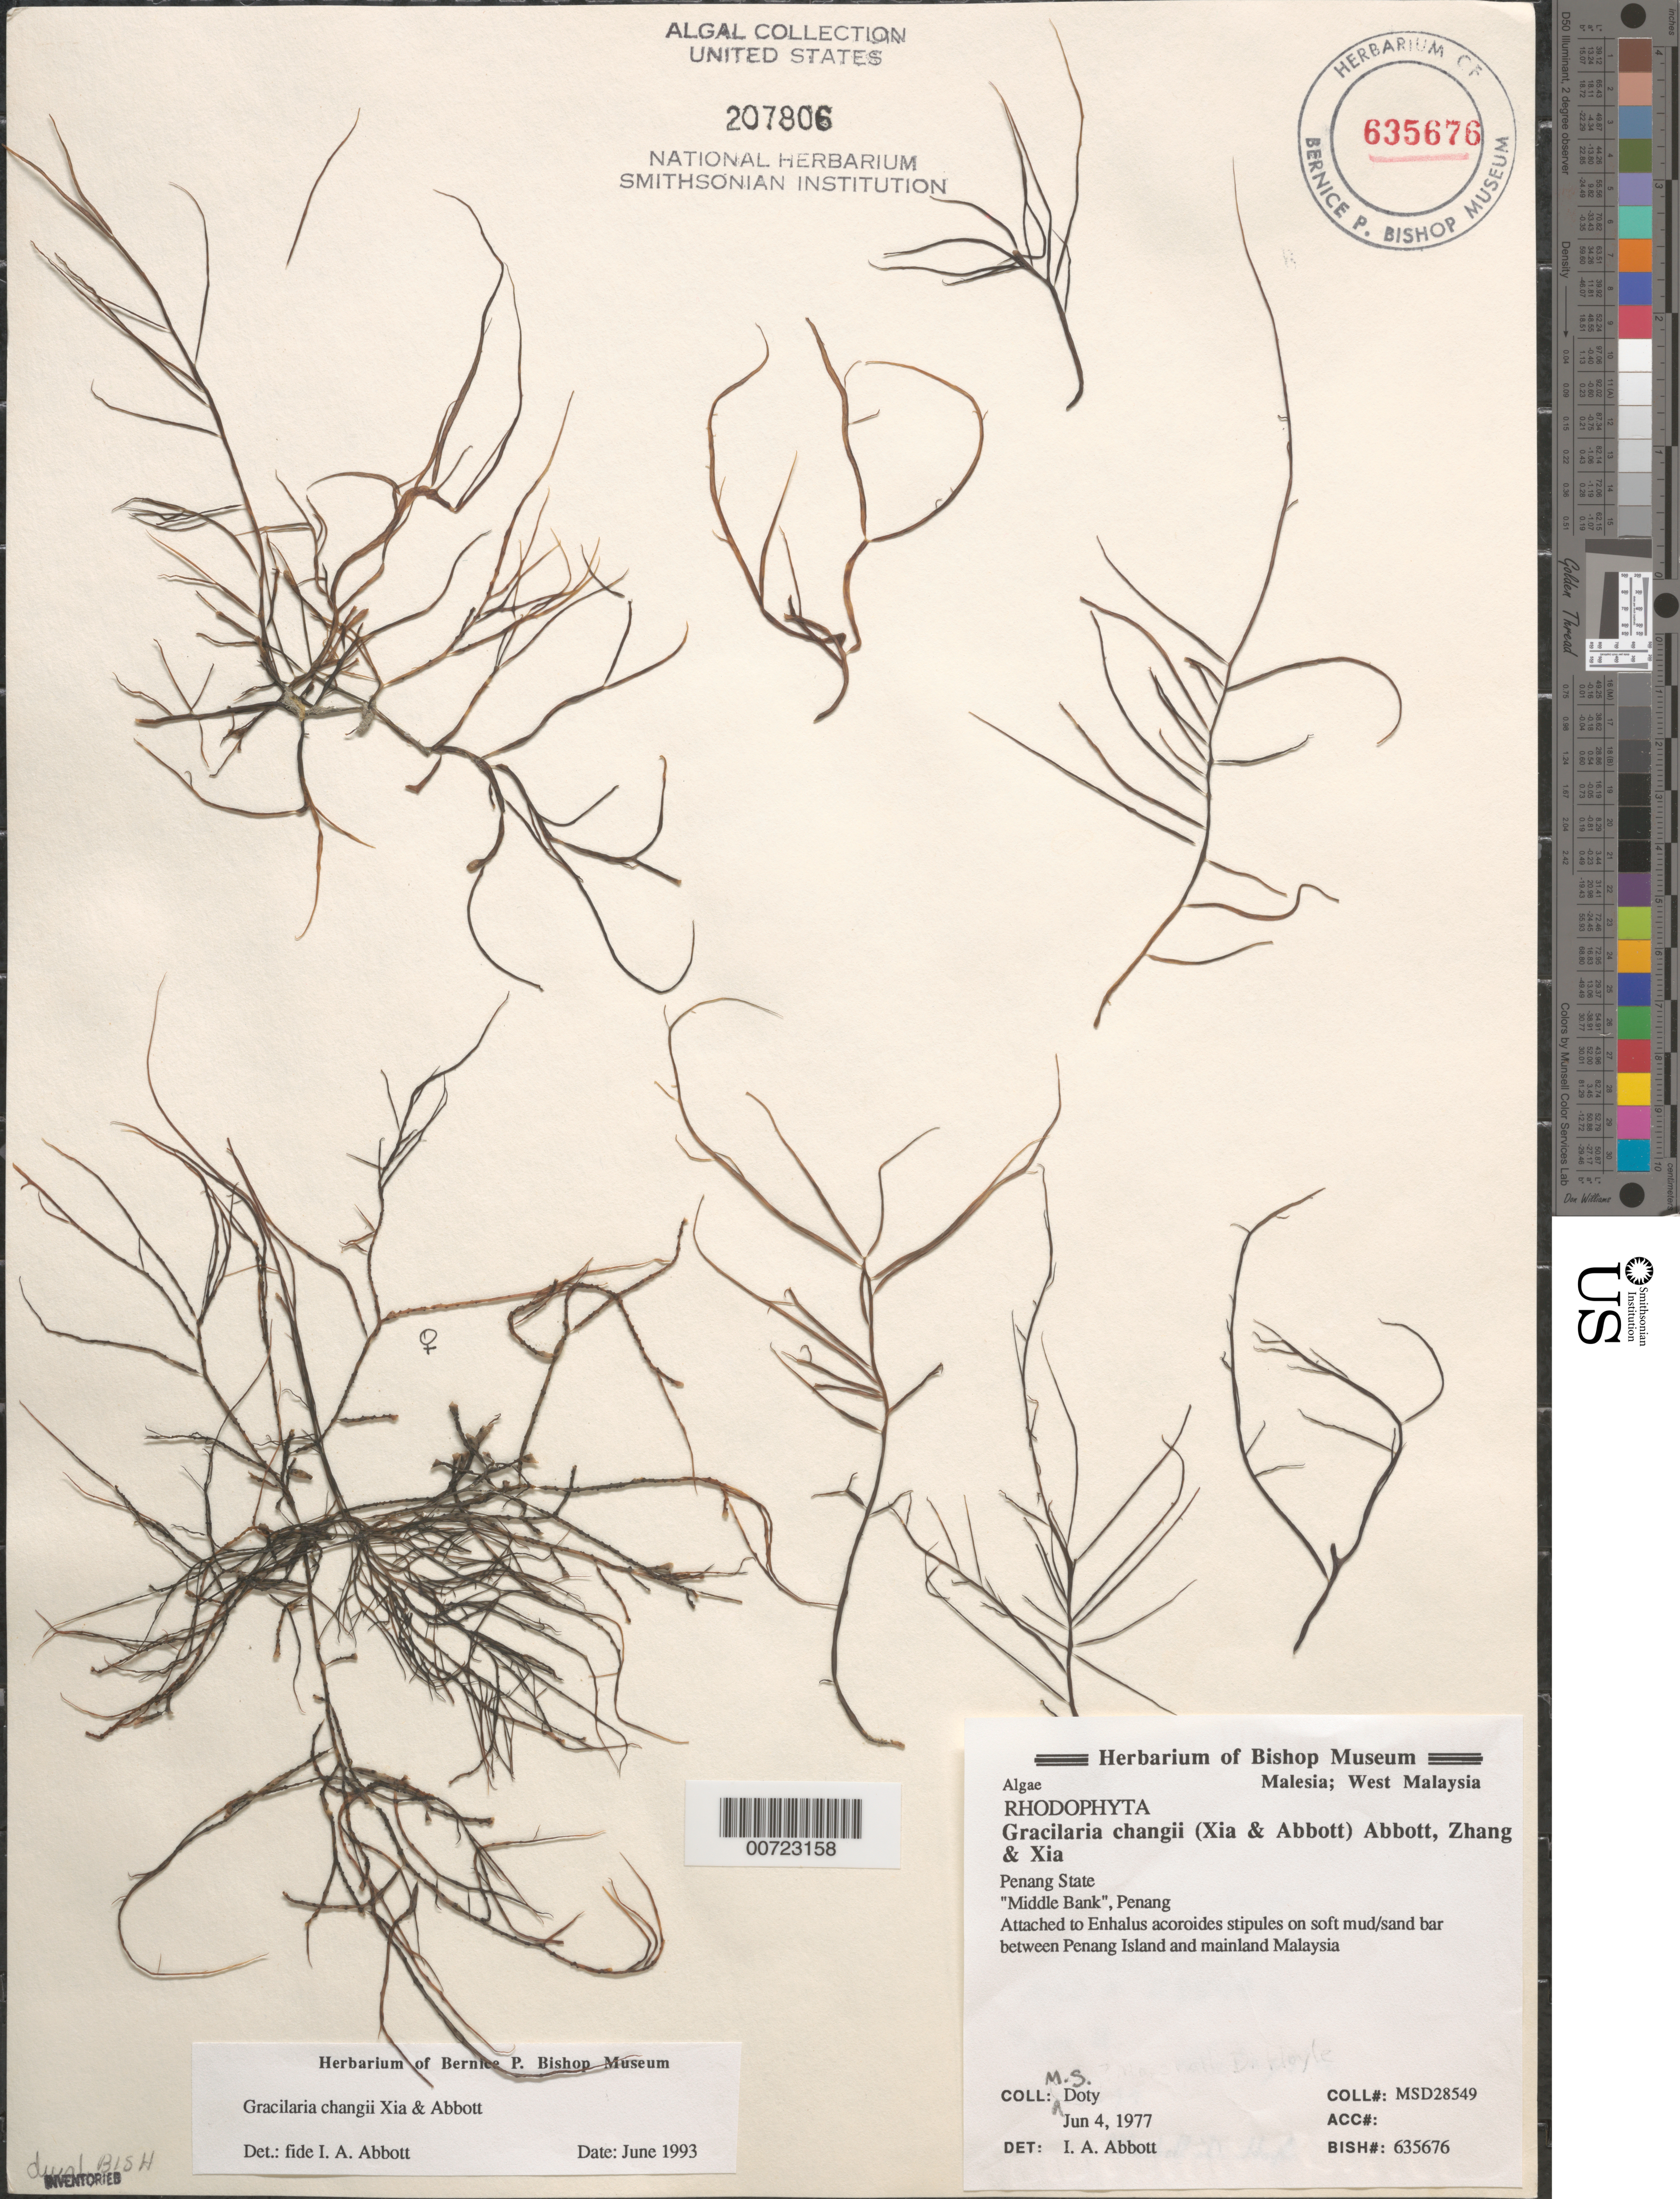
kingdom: Plantae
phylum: Rhodophyta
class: Florideophyceae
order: Gracilariales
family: Gracilariaceae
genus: Gracilaria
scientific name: Gracilaria changii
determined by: Abbott, Isabella A.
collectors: M. S. Doty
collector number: MSD 28549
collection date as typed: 04 Jun 1977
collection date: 1977-06-04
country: Malaysia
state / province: Pinang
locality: Middle Bank, Penang, between Penang Island and mainland Malaysia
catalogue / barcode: US 207806